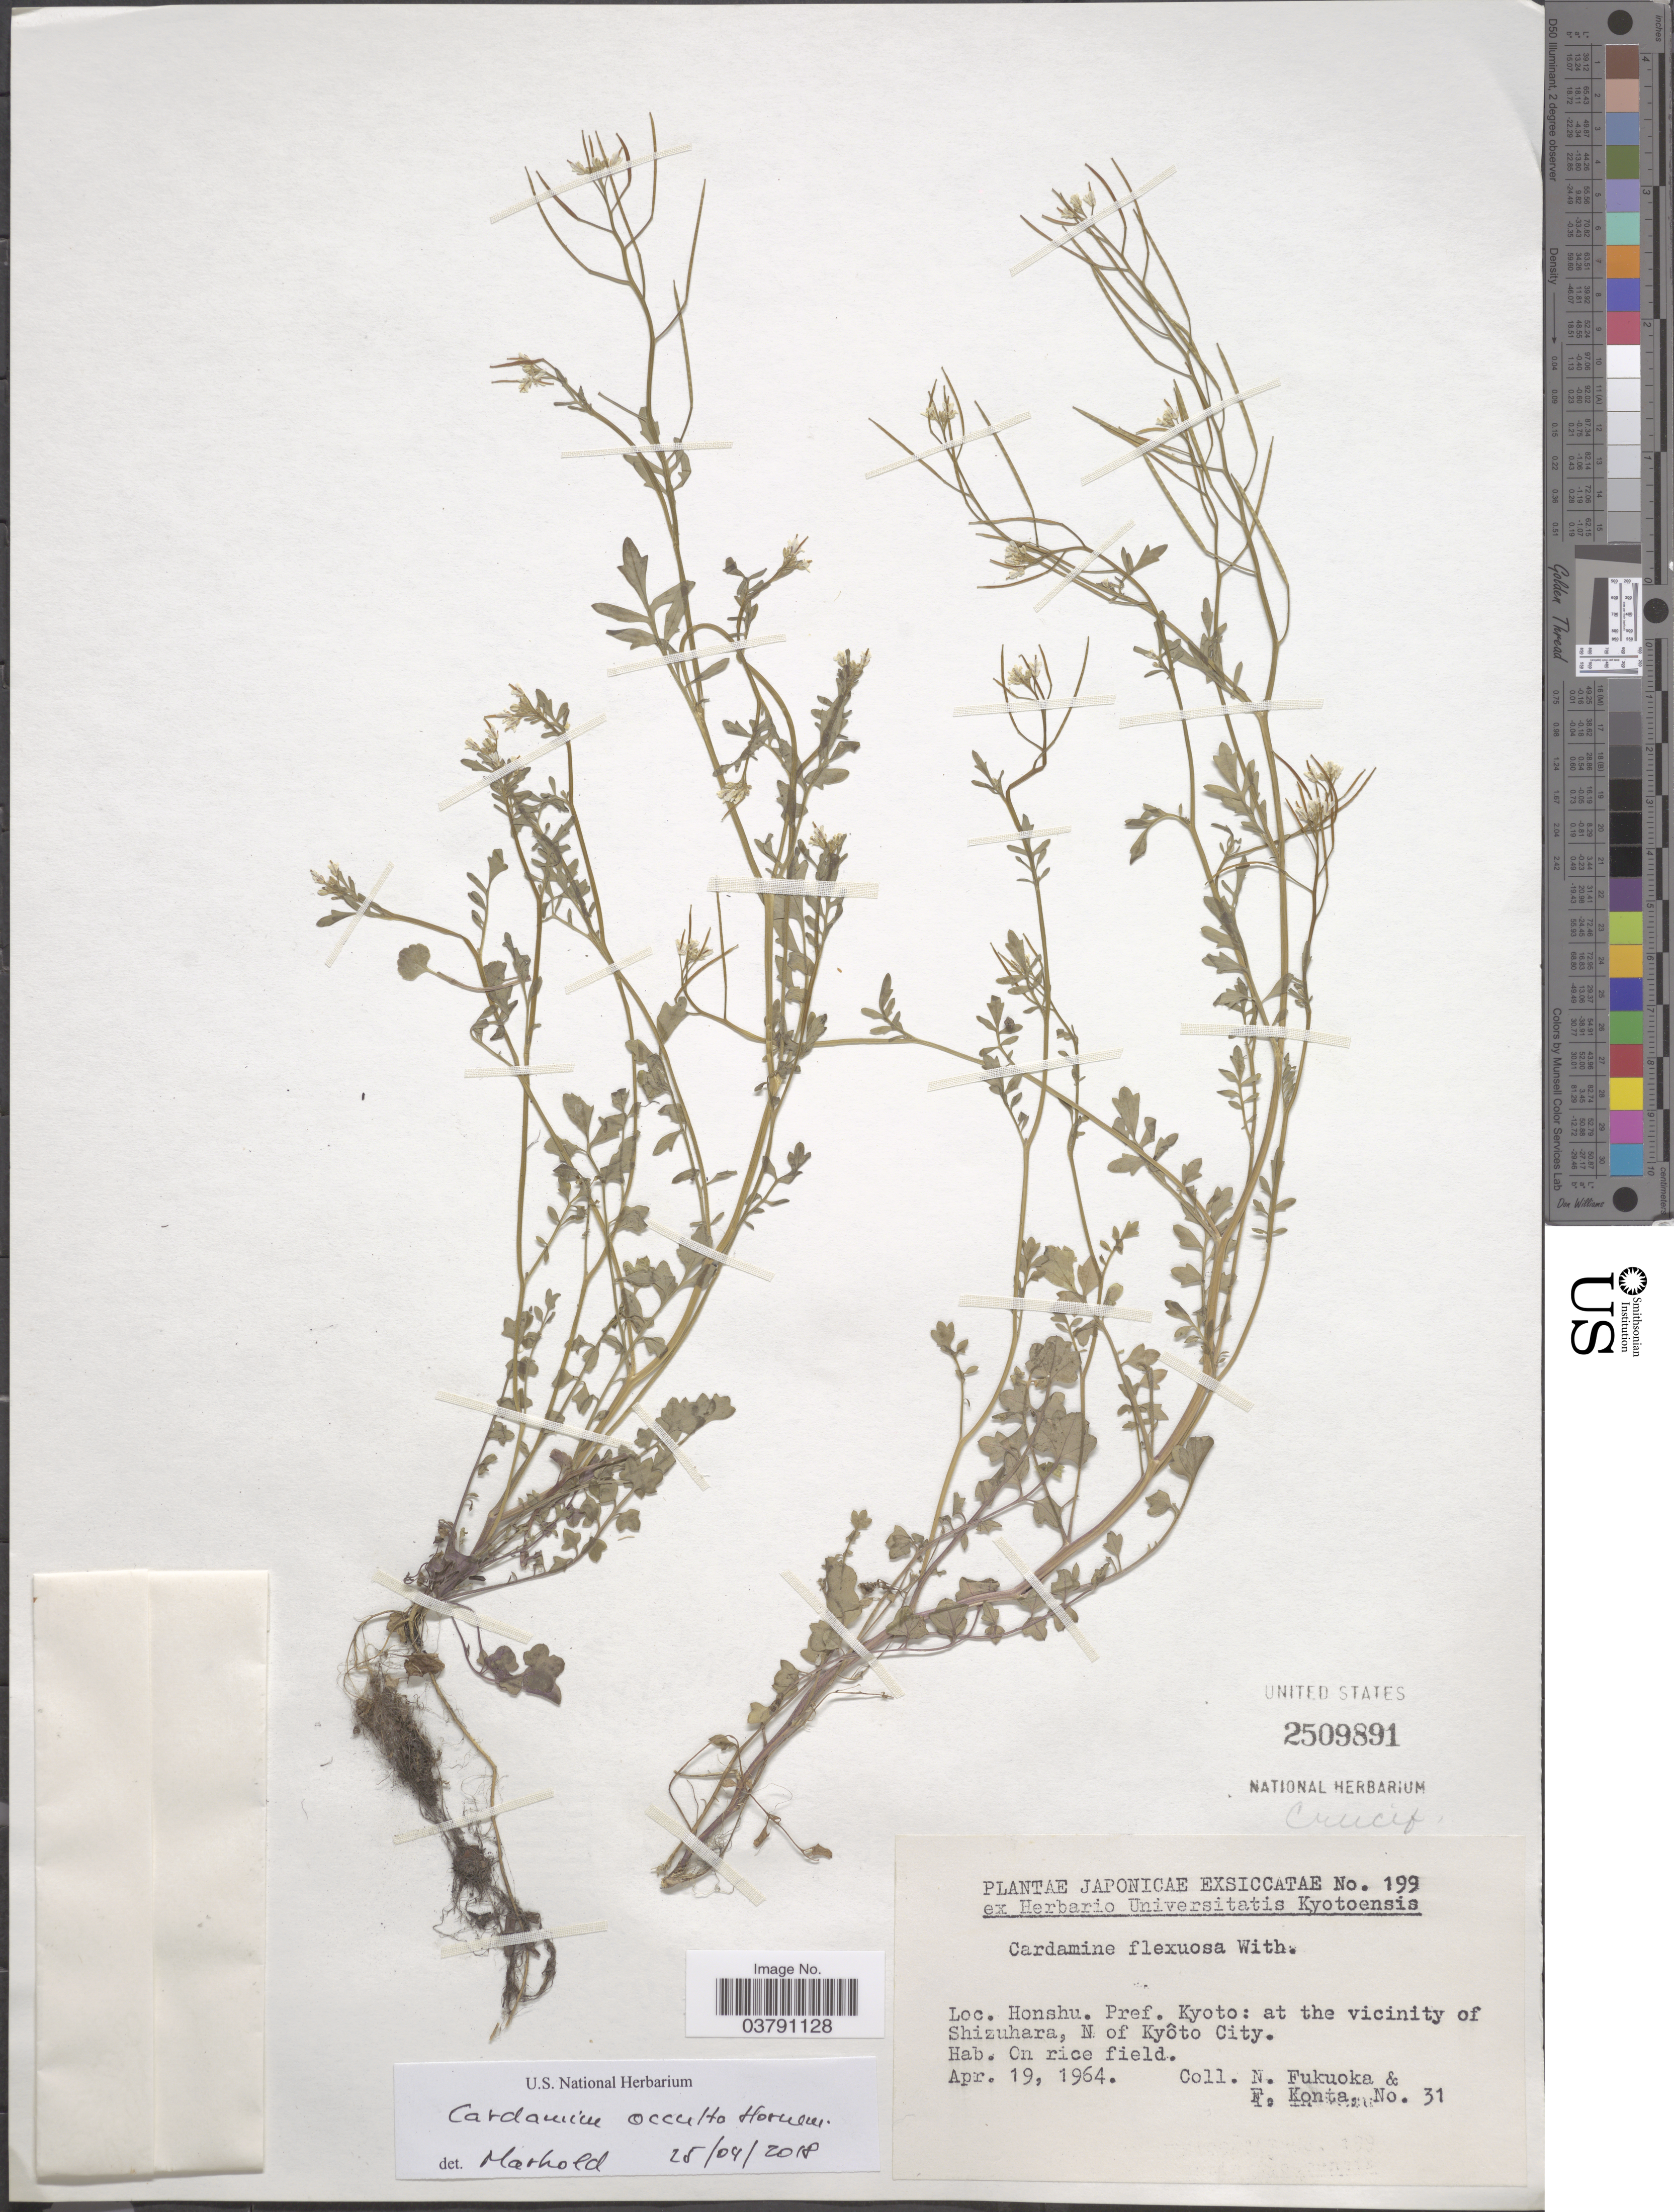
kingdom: Plantae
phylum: Tracheophyta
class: Magnoliopsida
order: Brassicales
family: Brassicaceae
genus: Cardamine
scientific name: Cardamine occulta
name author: Hornem.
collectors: N. Fukuoka & F. Konta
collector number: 31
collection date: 1964-04-19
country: Japan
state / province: Kyoto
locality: Honshu. Pref. Kyoto: at the vicinity of Shizuhara, N of Kyôto City.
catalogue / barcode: US 2509891